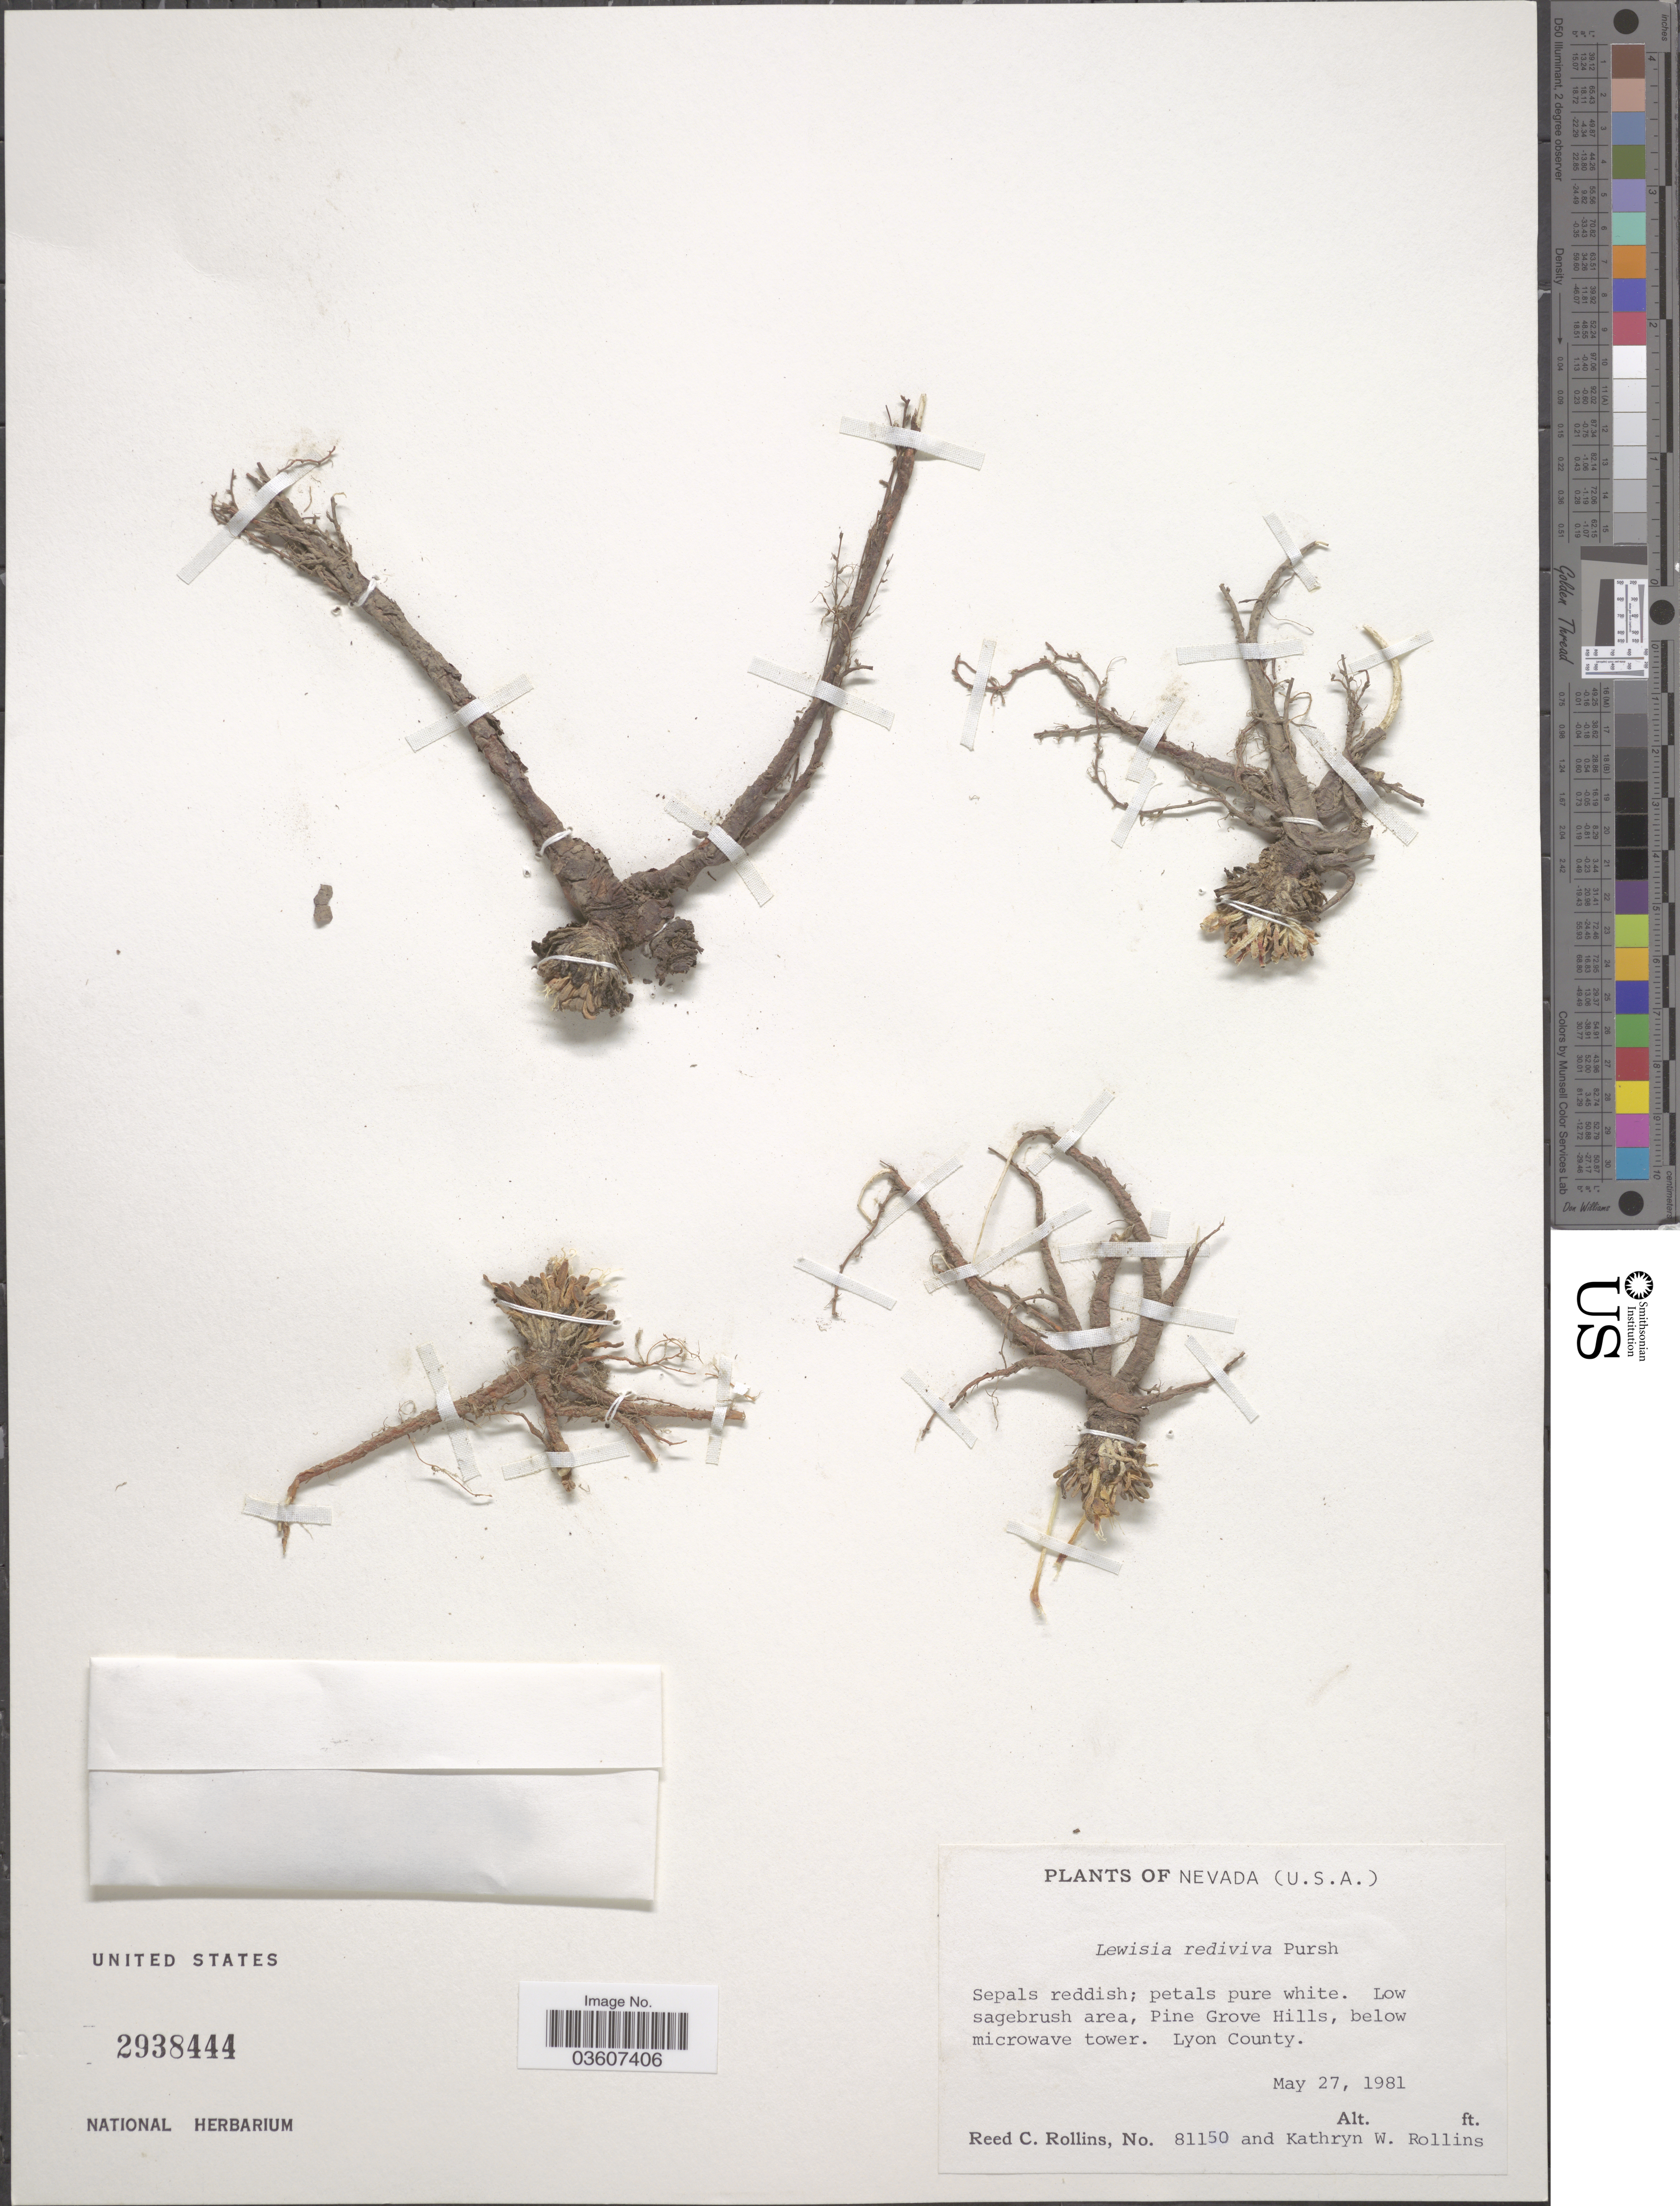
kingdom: Plantae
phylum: Tracheophyta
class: Magnoliopsida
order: Caryophyllales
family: Montiaceae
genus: Lewisia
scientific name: Lewisia rediviva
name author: Pursh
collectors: R. C. Rollins & K. W. Rollins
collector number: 81150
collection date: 1981-05-27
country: United States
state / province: Nevada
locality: Low sagebrush area, Pine Grove Hills, below microwave tower. Lyon County.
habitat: low sagebrush area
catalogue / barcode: US 2938444